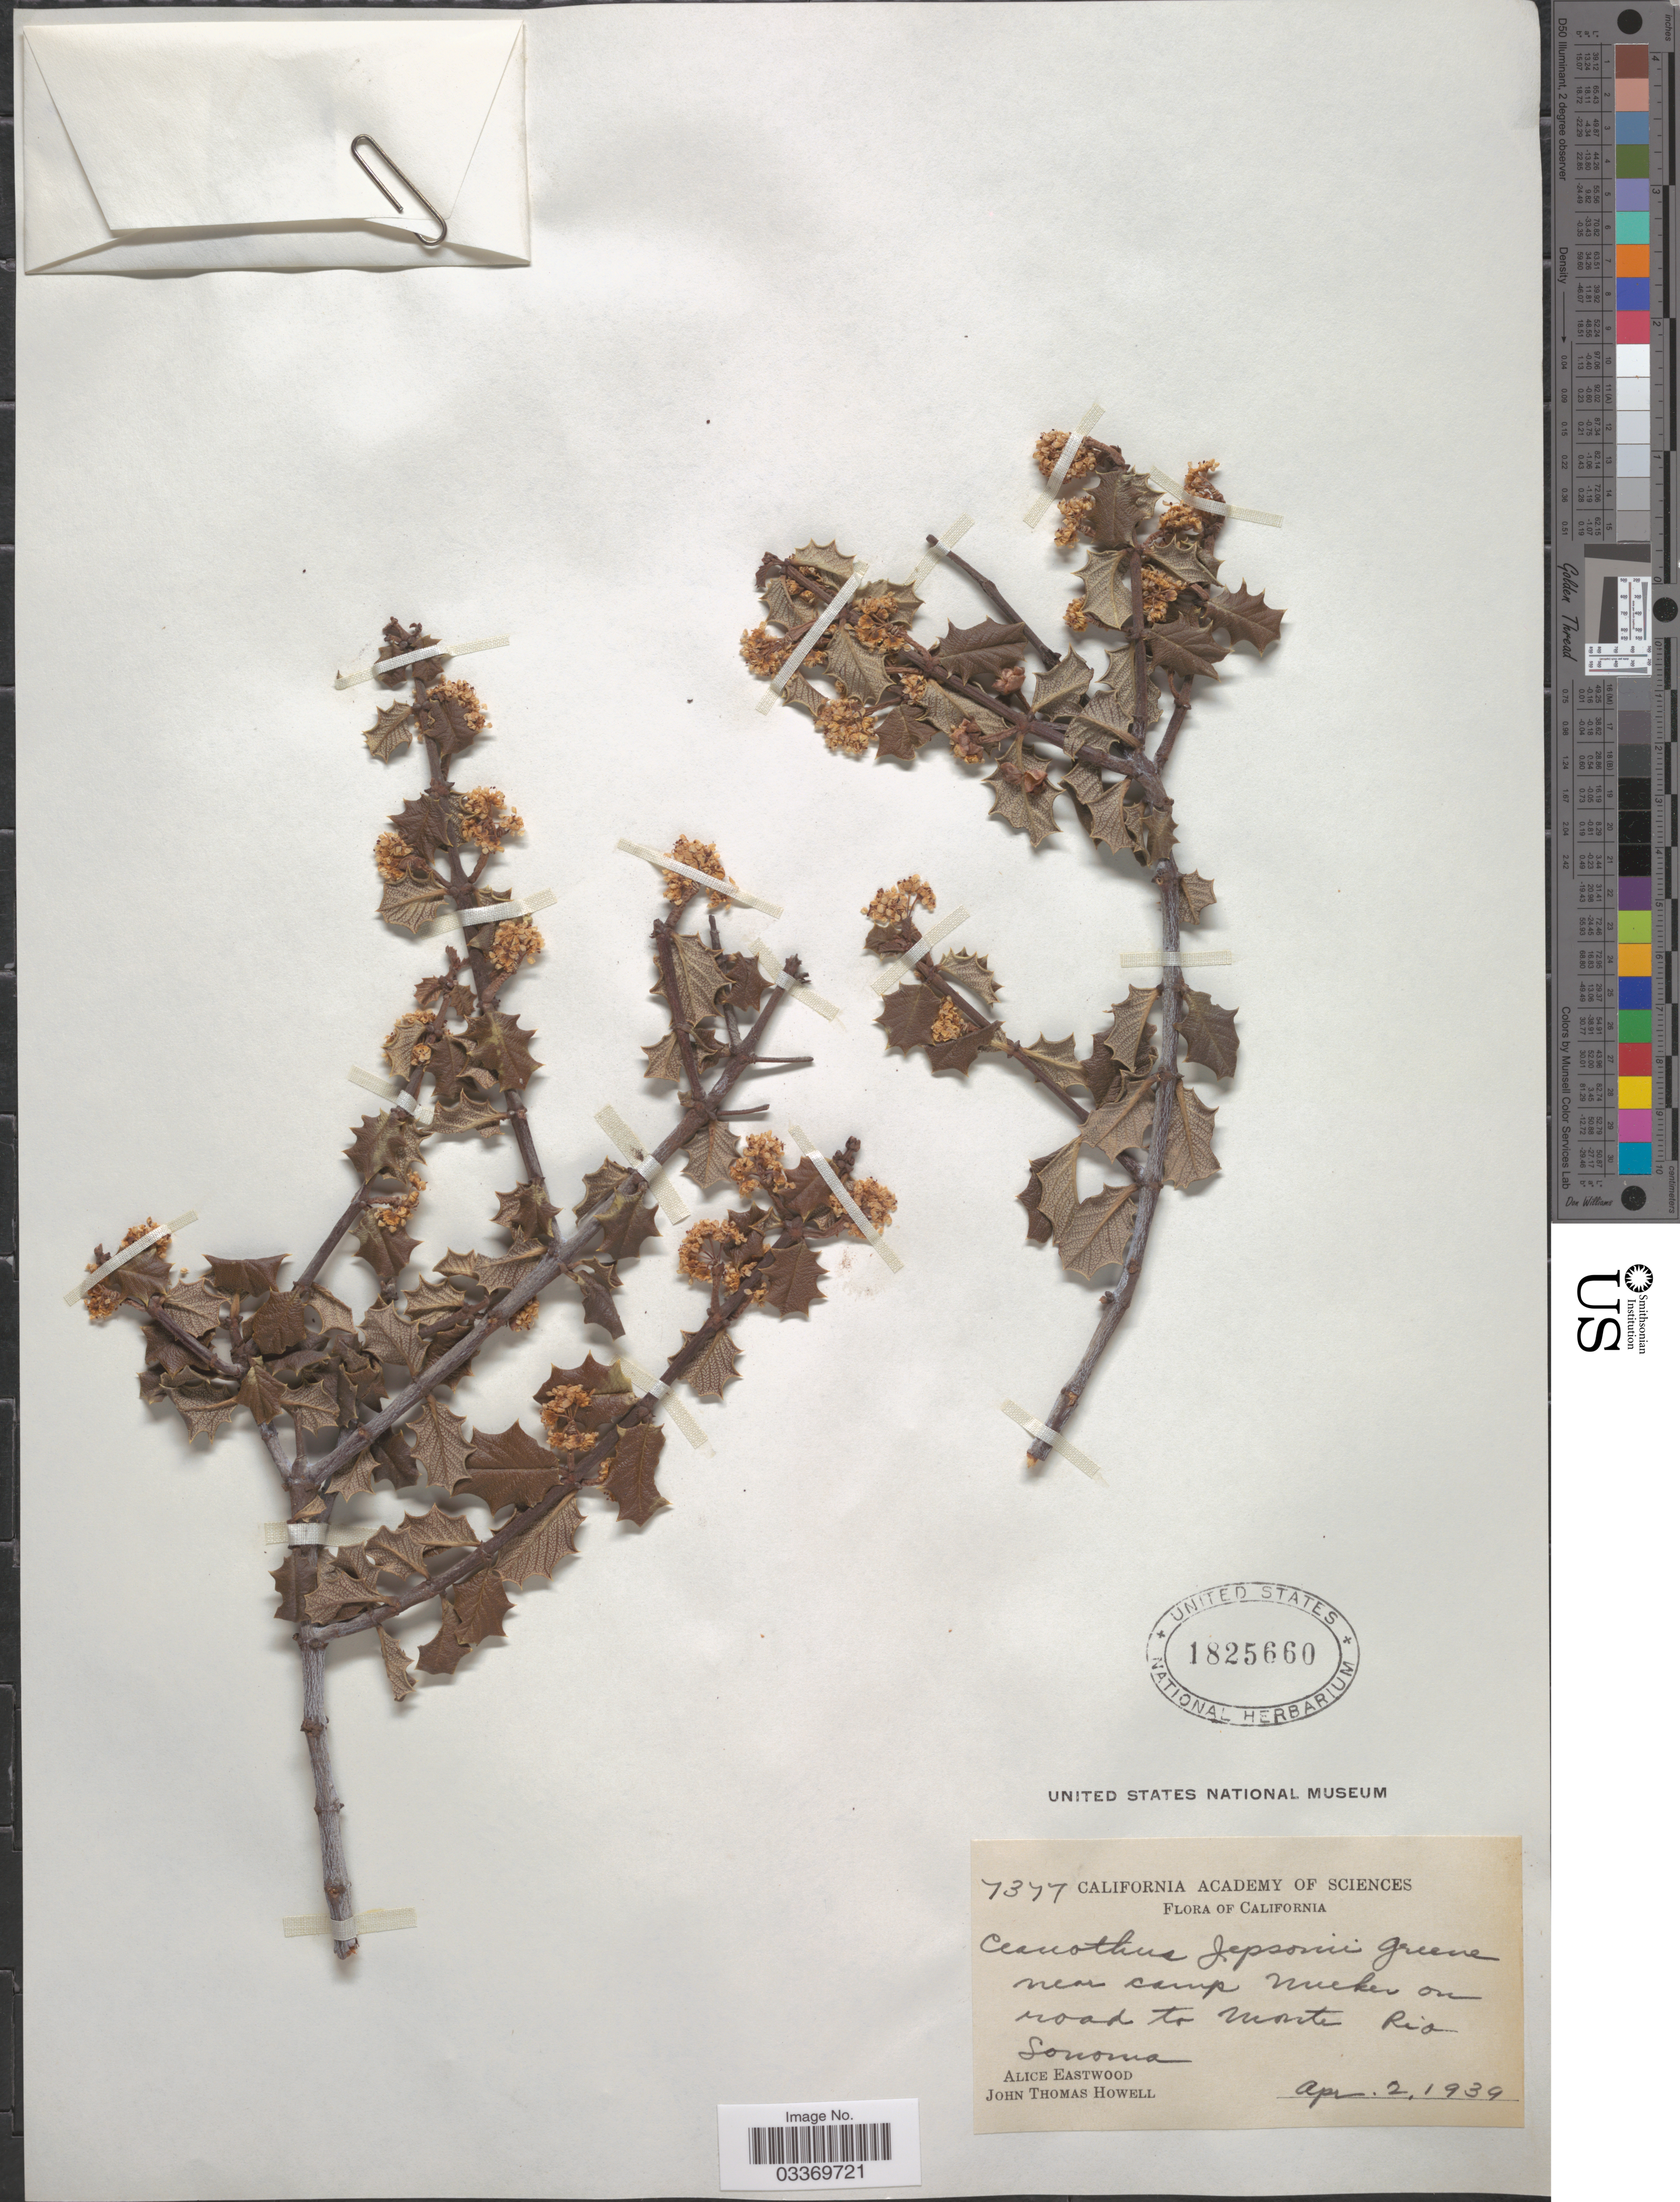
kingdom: Plantae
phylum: Tracheophyta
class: Magnoliopsida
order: Rosales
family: Rhamnaceae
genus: Ceanothus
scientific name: Ceanothus jepsonii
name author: Greene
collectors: A. Eastwood & J. T. Howell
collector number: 7377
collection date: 1939-04-02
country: United States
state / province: California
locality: Near camp Meeker on road to Monte Rio Sonoma.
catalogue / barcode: US 1825660